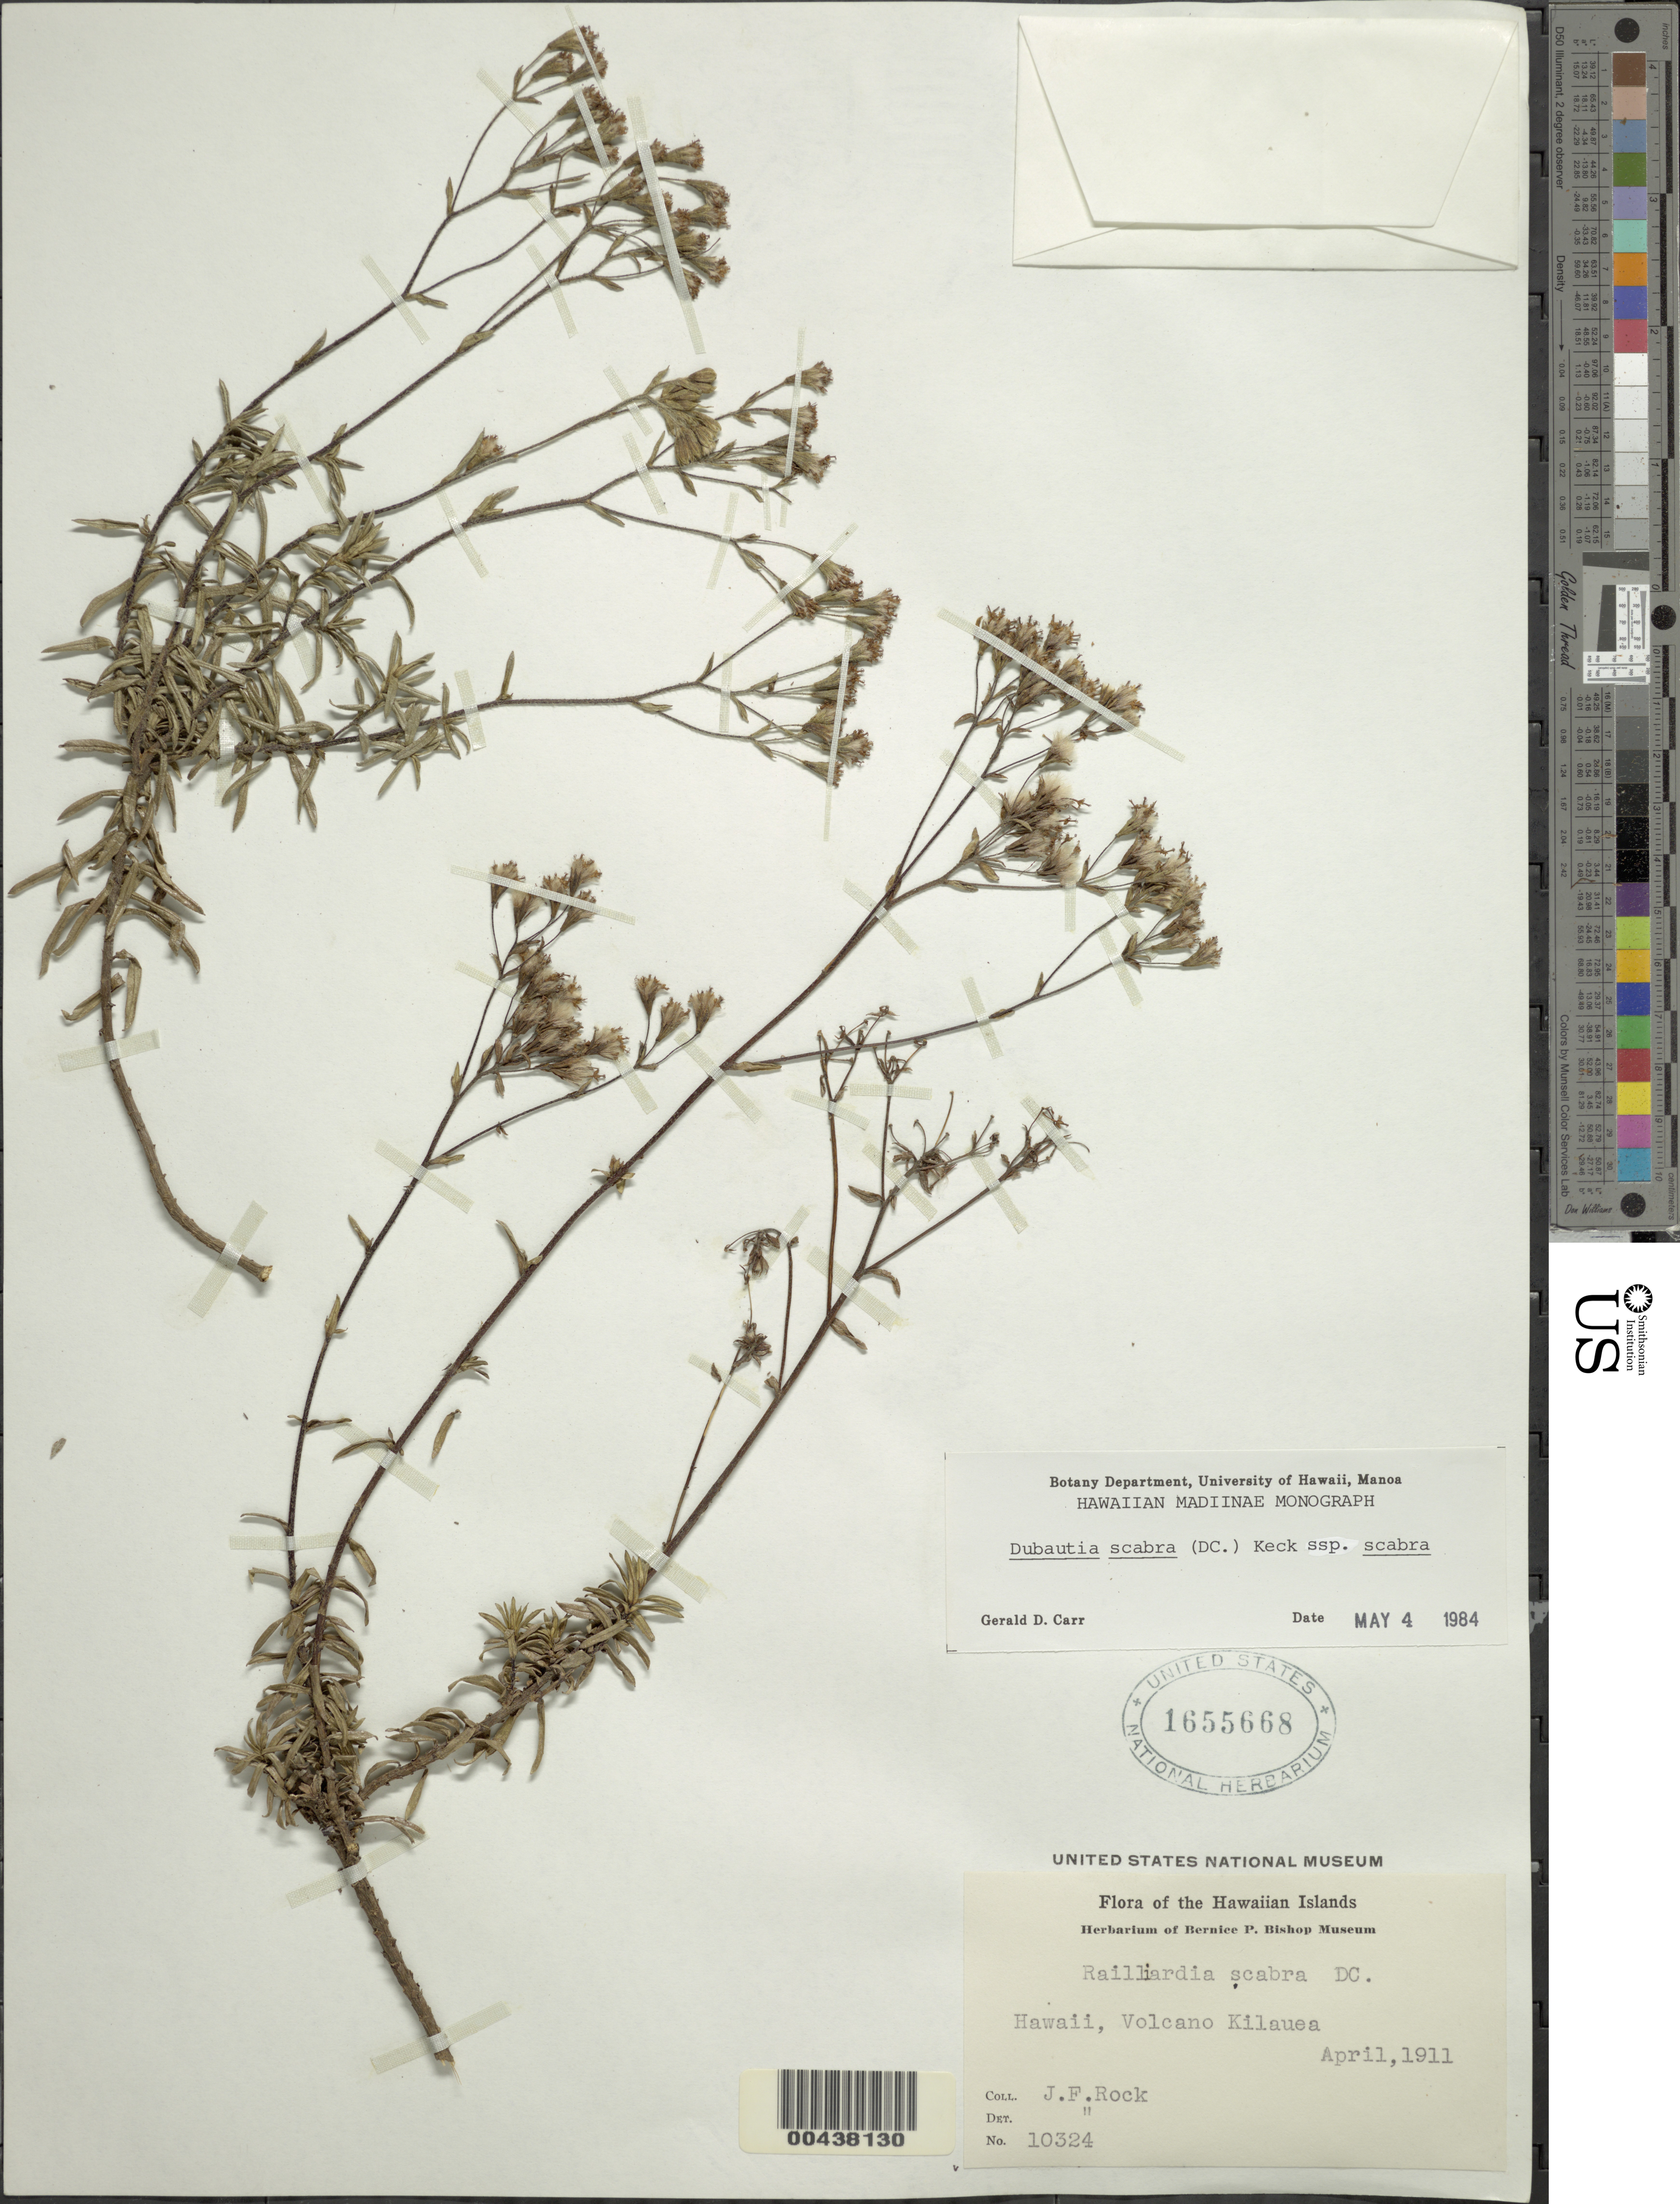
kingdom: Plantae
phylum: Tracheophyta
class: Magnoliopsida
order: Asterales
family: Asteraceae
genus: Dubautia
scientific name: Dubautia scabra subsp. scabra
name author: (DC.) D.D. Keck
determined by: Carr, G. D.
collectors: J. F. Rock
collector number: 10324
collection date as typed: Apr 1911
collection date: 1911-04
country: United States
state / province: Hawaii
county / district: Hawaii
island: Hawaii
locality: Volcano Kilauea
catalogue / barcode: US 1655668